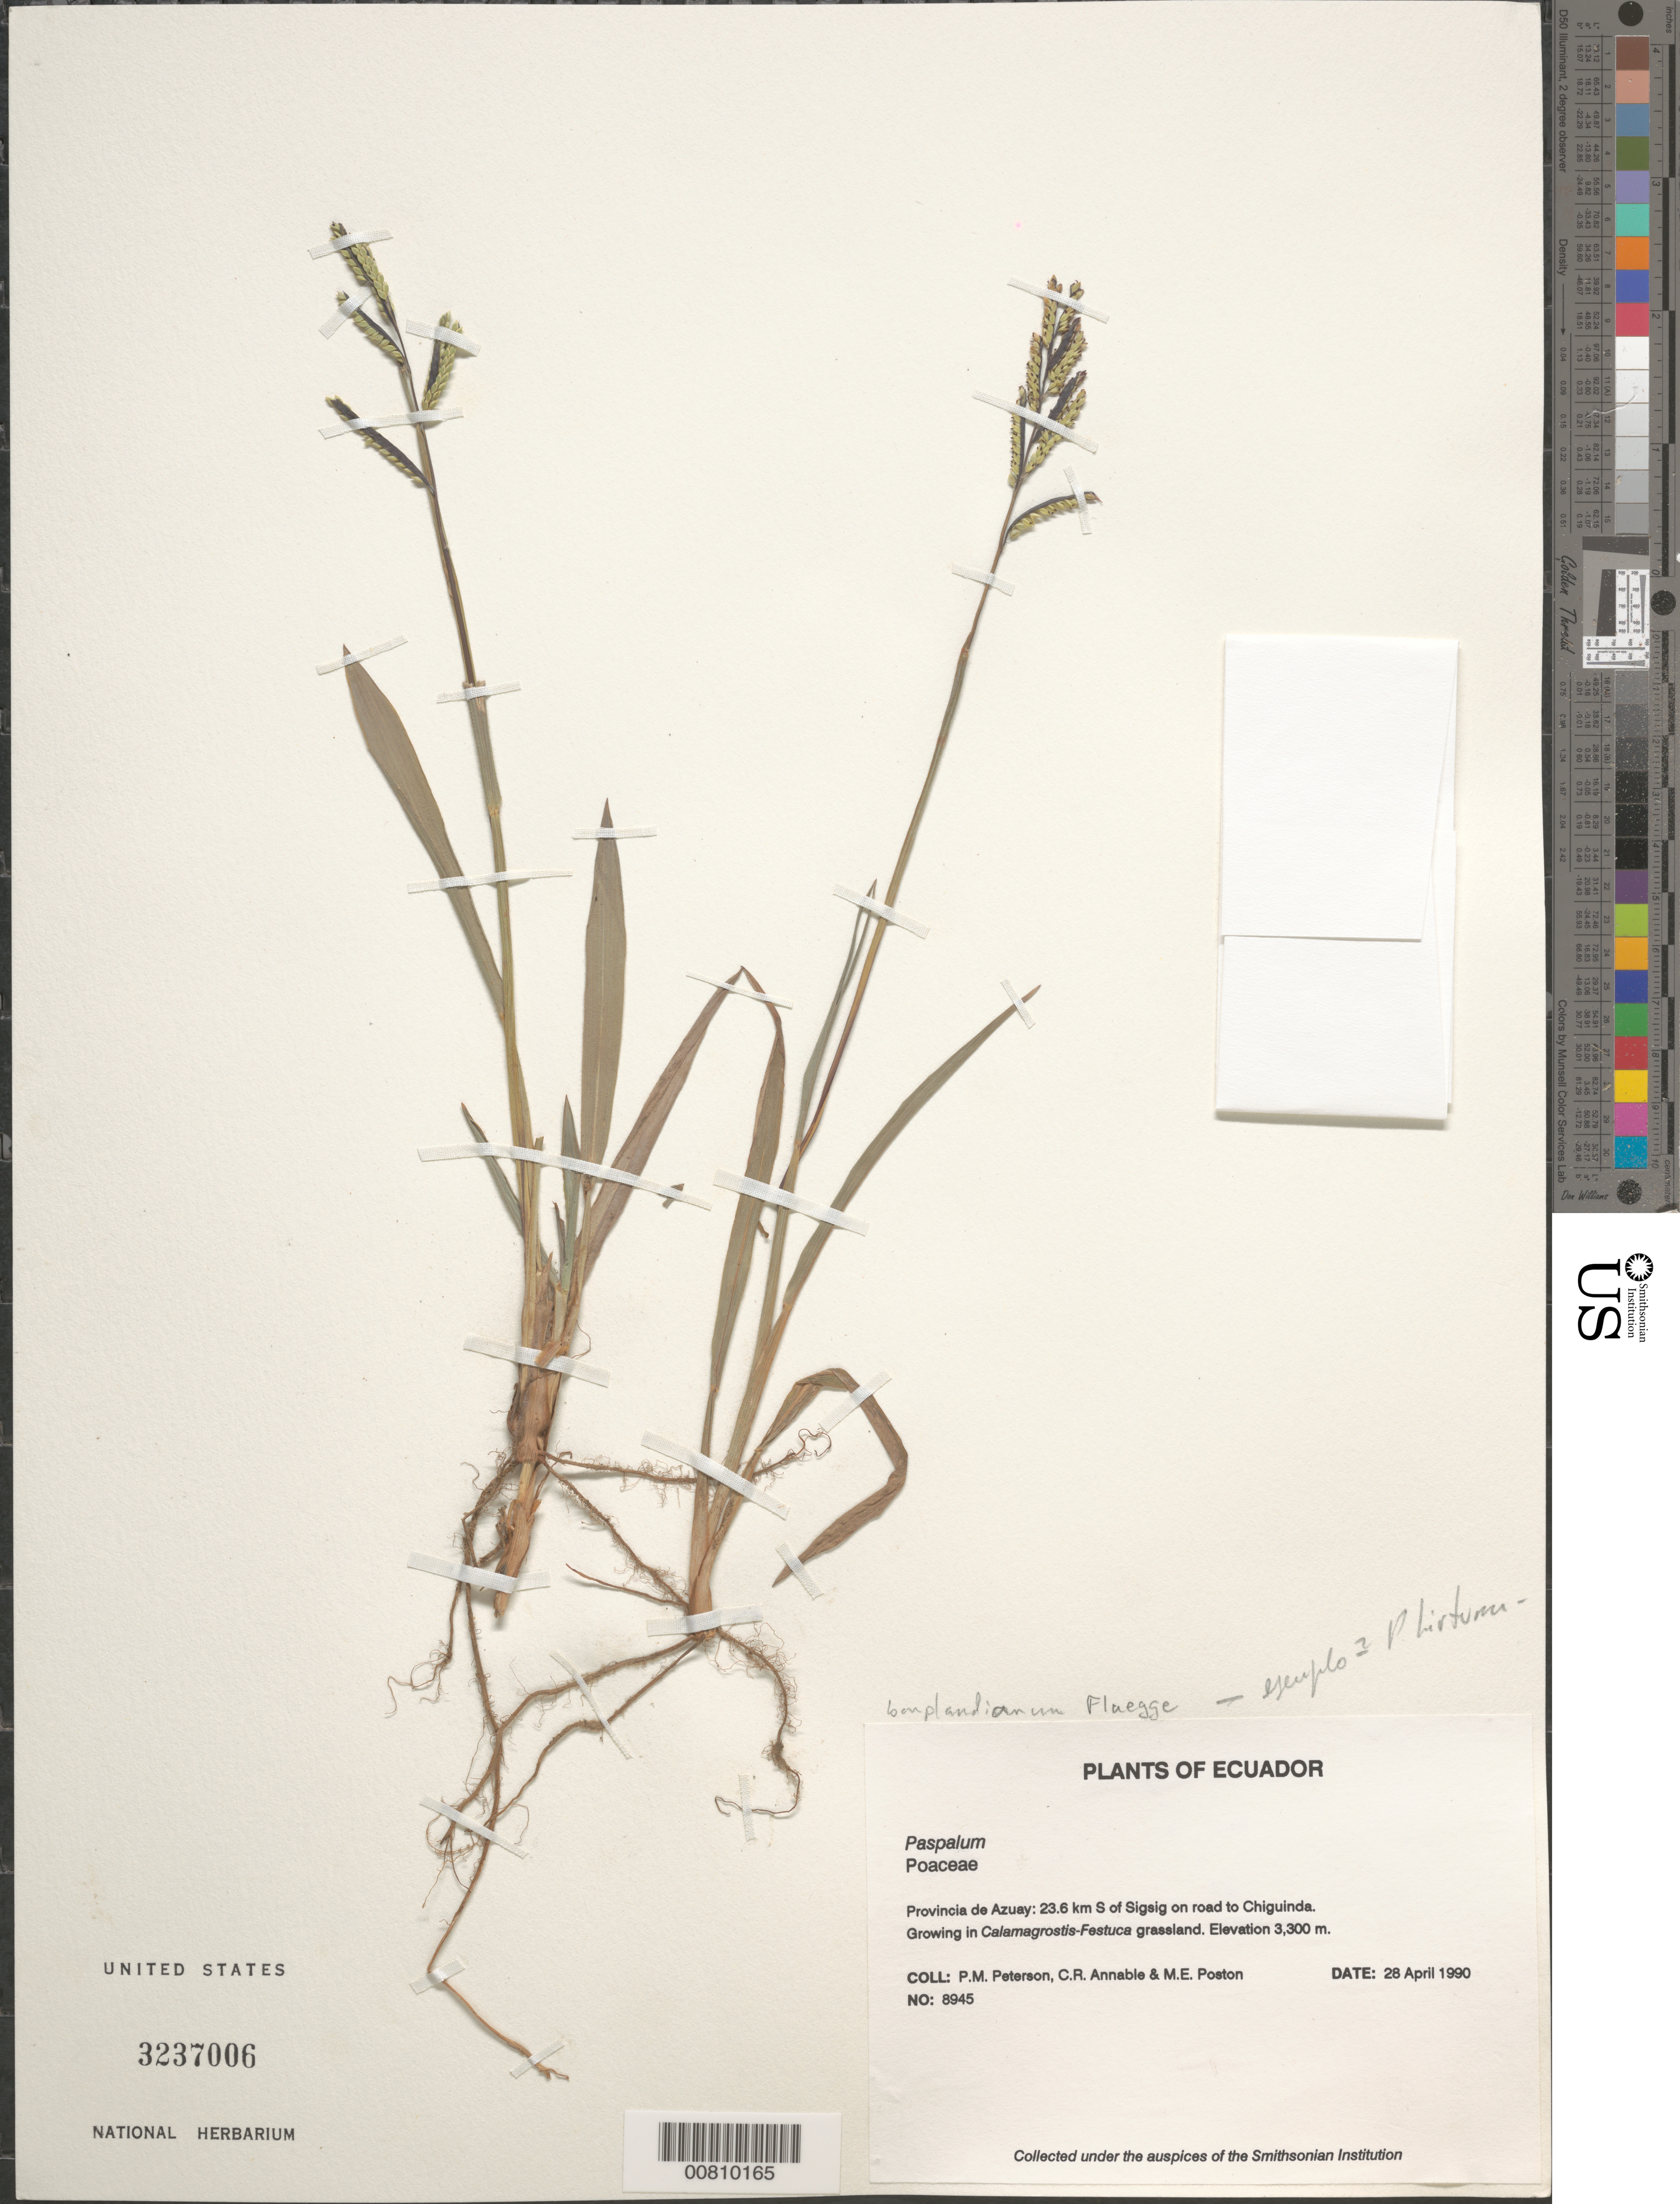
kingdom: Plantae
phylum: Tracheophyta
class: Liliopsida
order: Poales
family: Poaceae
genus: Paspalum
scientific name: Paspalum bonplandianum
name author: Flüggé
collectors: P. M. Peterson, C. R. Annable & M. Poston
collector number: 08945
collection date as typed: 28 Apr 1990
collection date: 1990-04-28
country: Ecuador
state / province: Azuay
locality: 23.6 km S of Sigsig on road to Chiguinda.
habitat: Growing in Calamagrostis-Festuca grassland.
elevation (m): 3300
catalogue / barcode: US 3237006